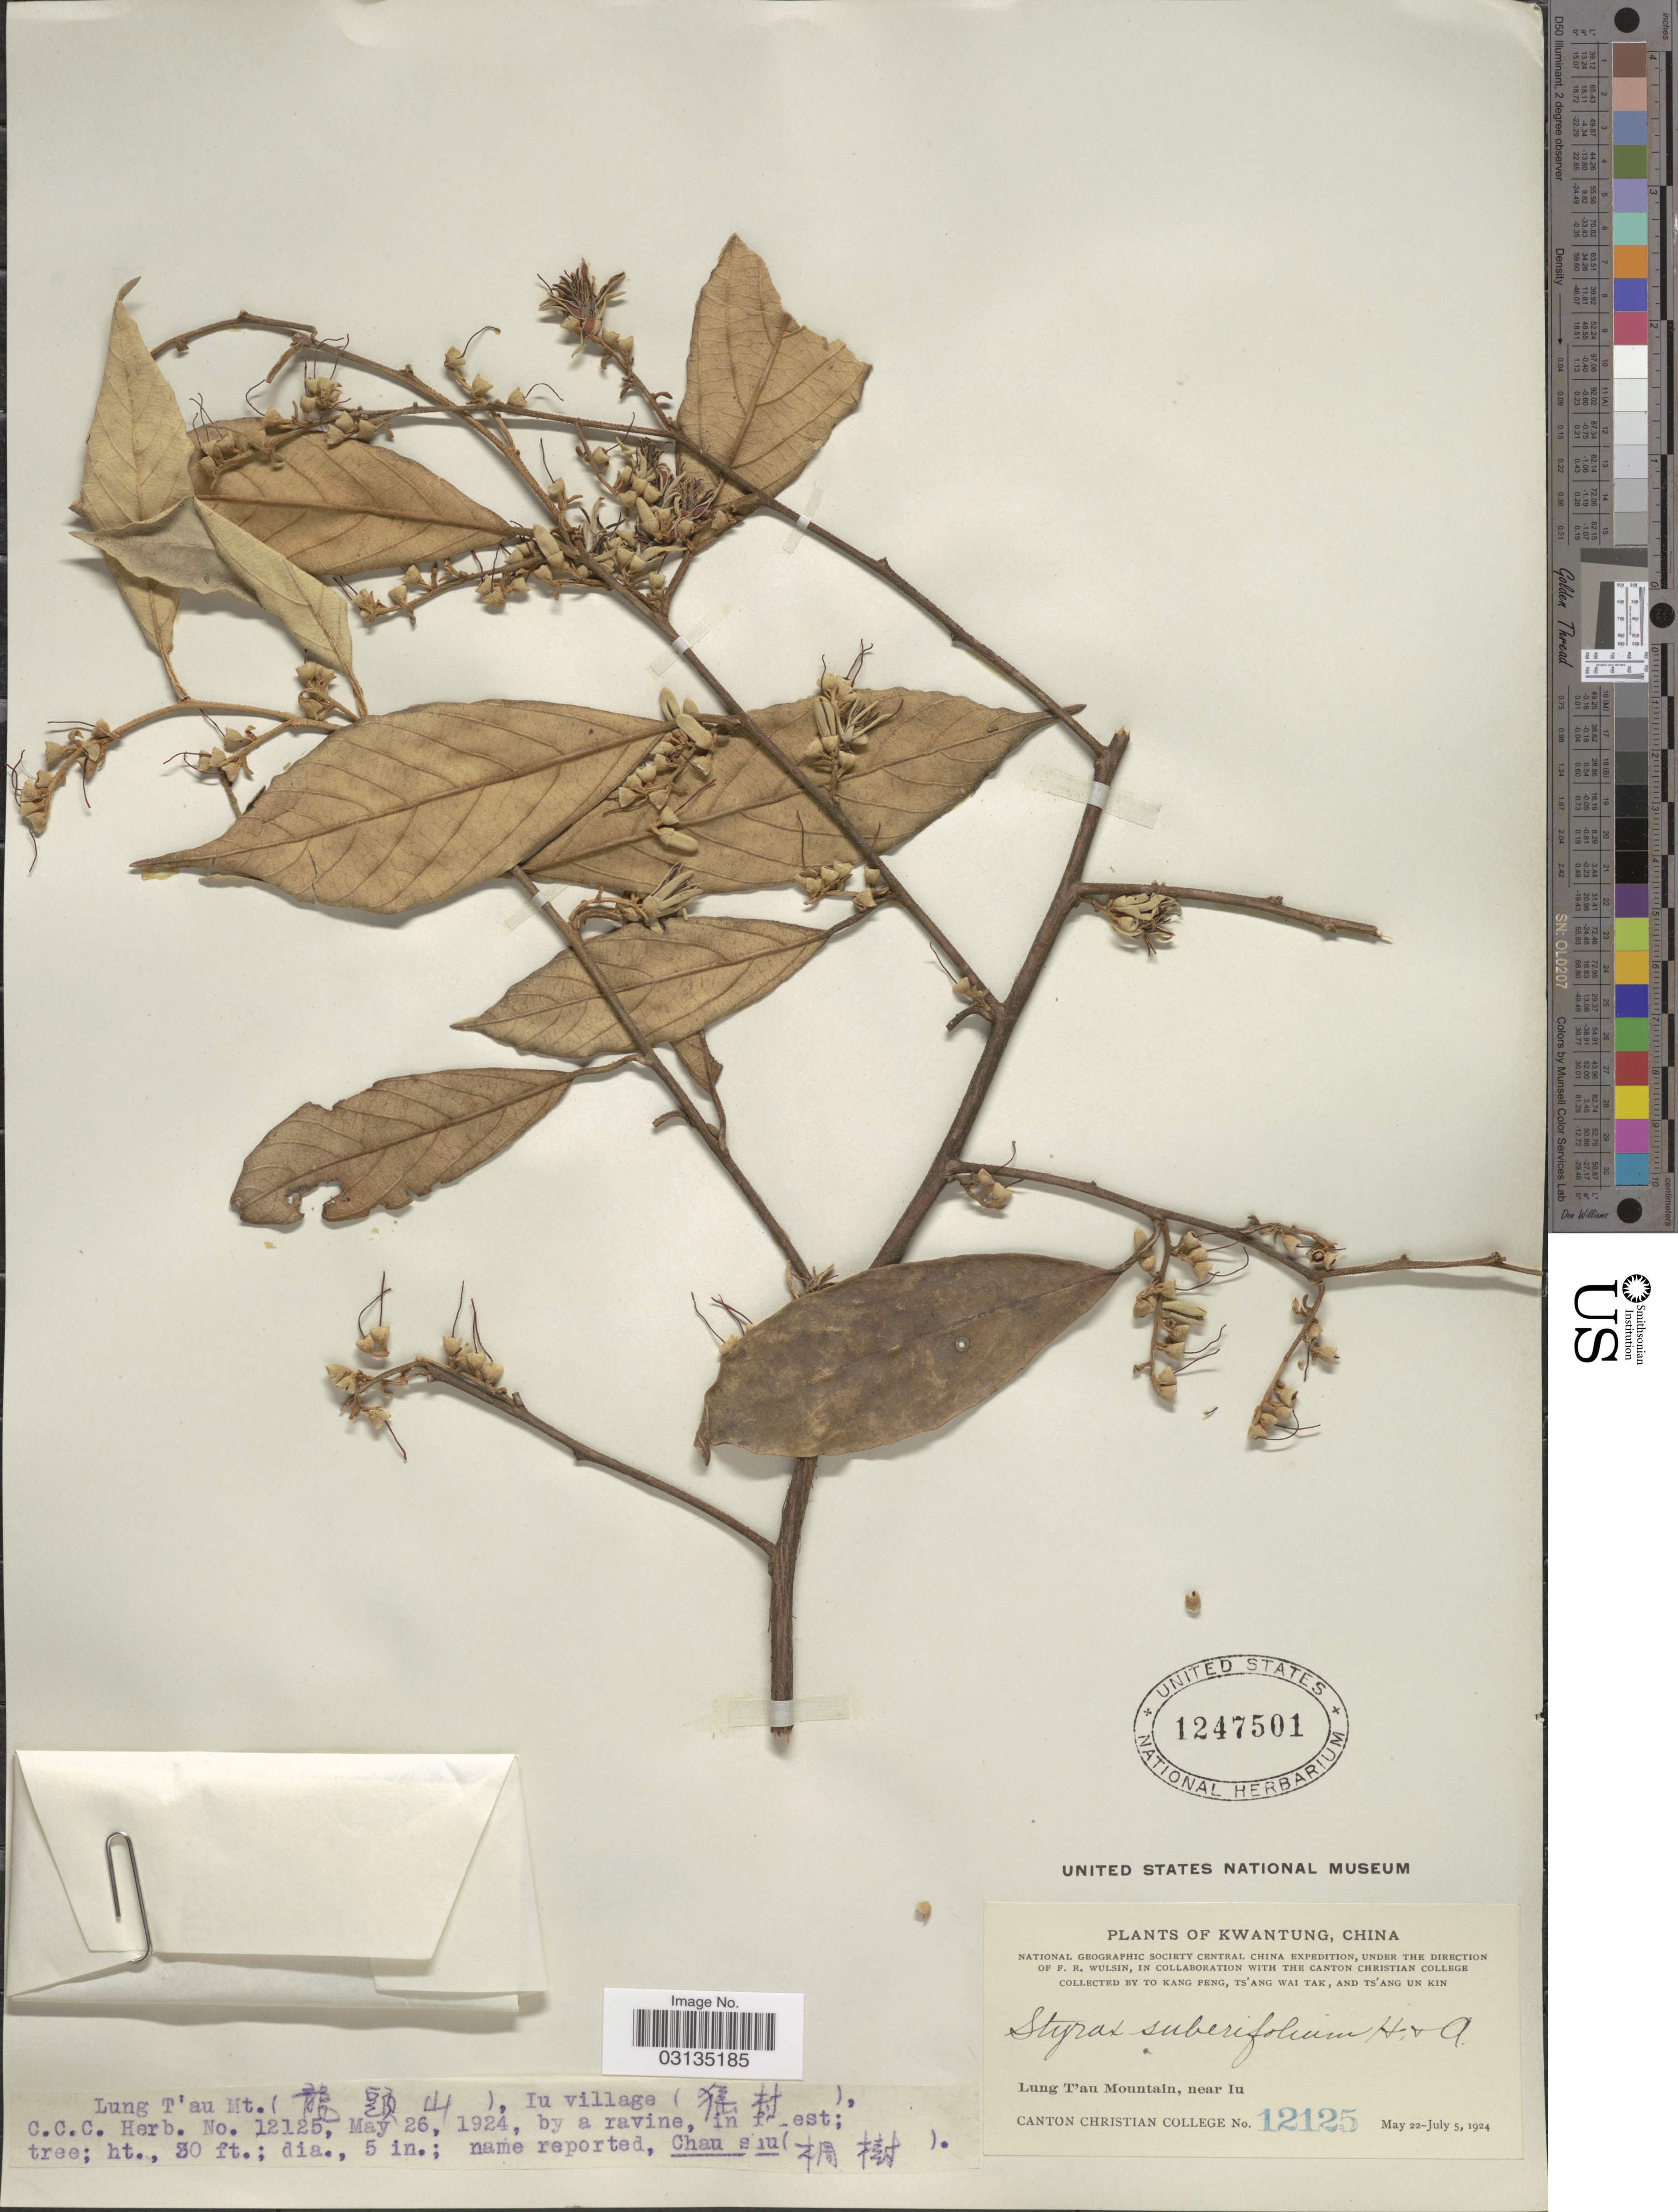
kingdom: Plantae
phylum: Tracheophyta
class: Magnoliopsida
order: Ericales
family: Styracaceae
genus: Styrax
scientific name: Styrax suberifolius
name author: Hook. & Arn.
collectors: To Kang P'eng, W. T. Tsang & Ts' Ang Un Kin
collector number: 12125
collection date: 1924-05-26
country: China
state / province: Guangdong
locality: Kwangtung, China, Lung T'au Mountain, near Iu Village.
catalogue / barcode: US 1247501